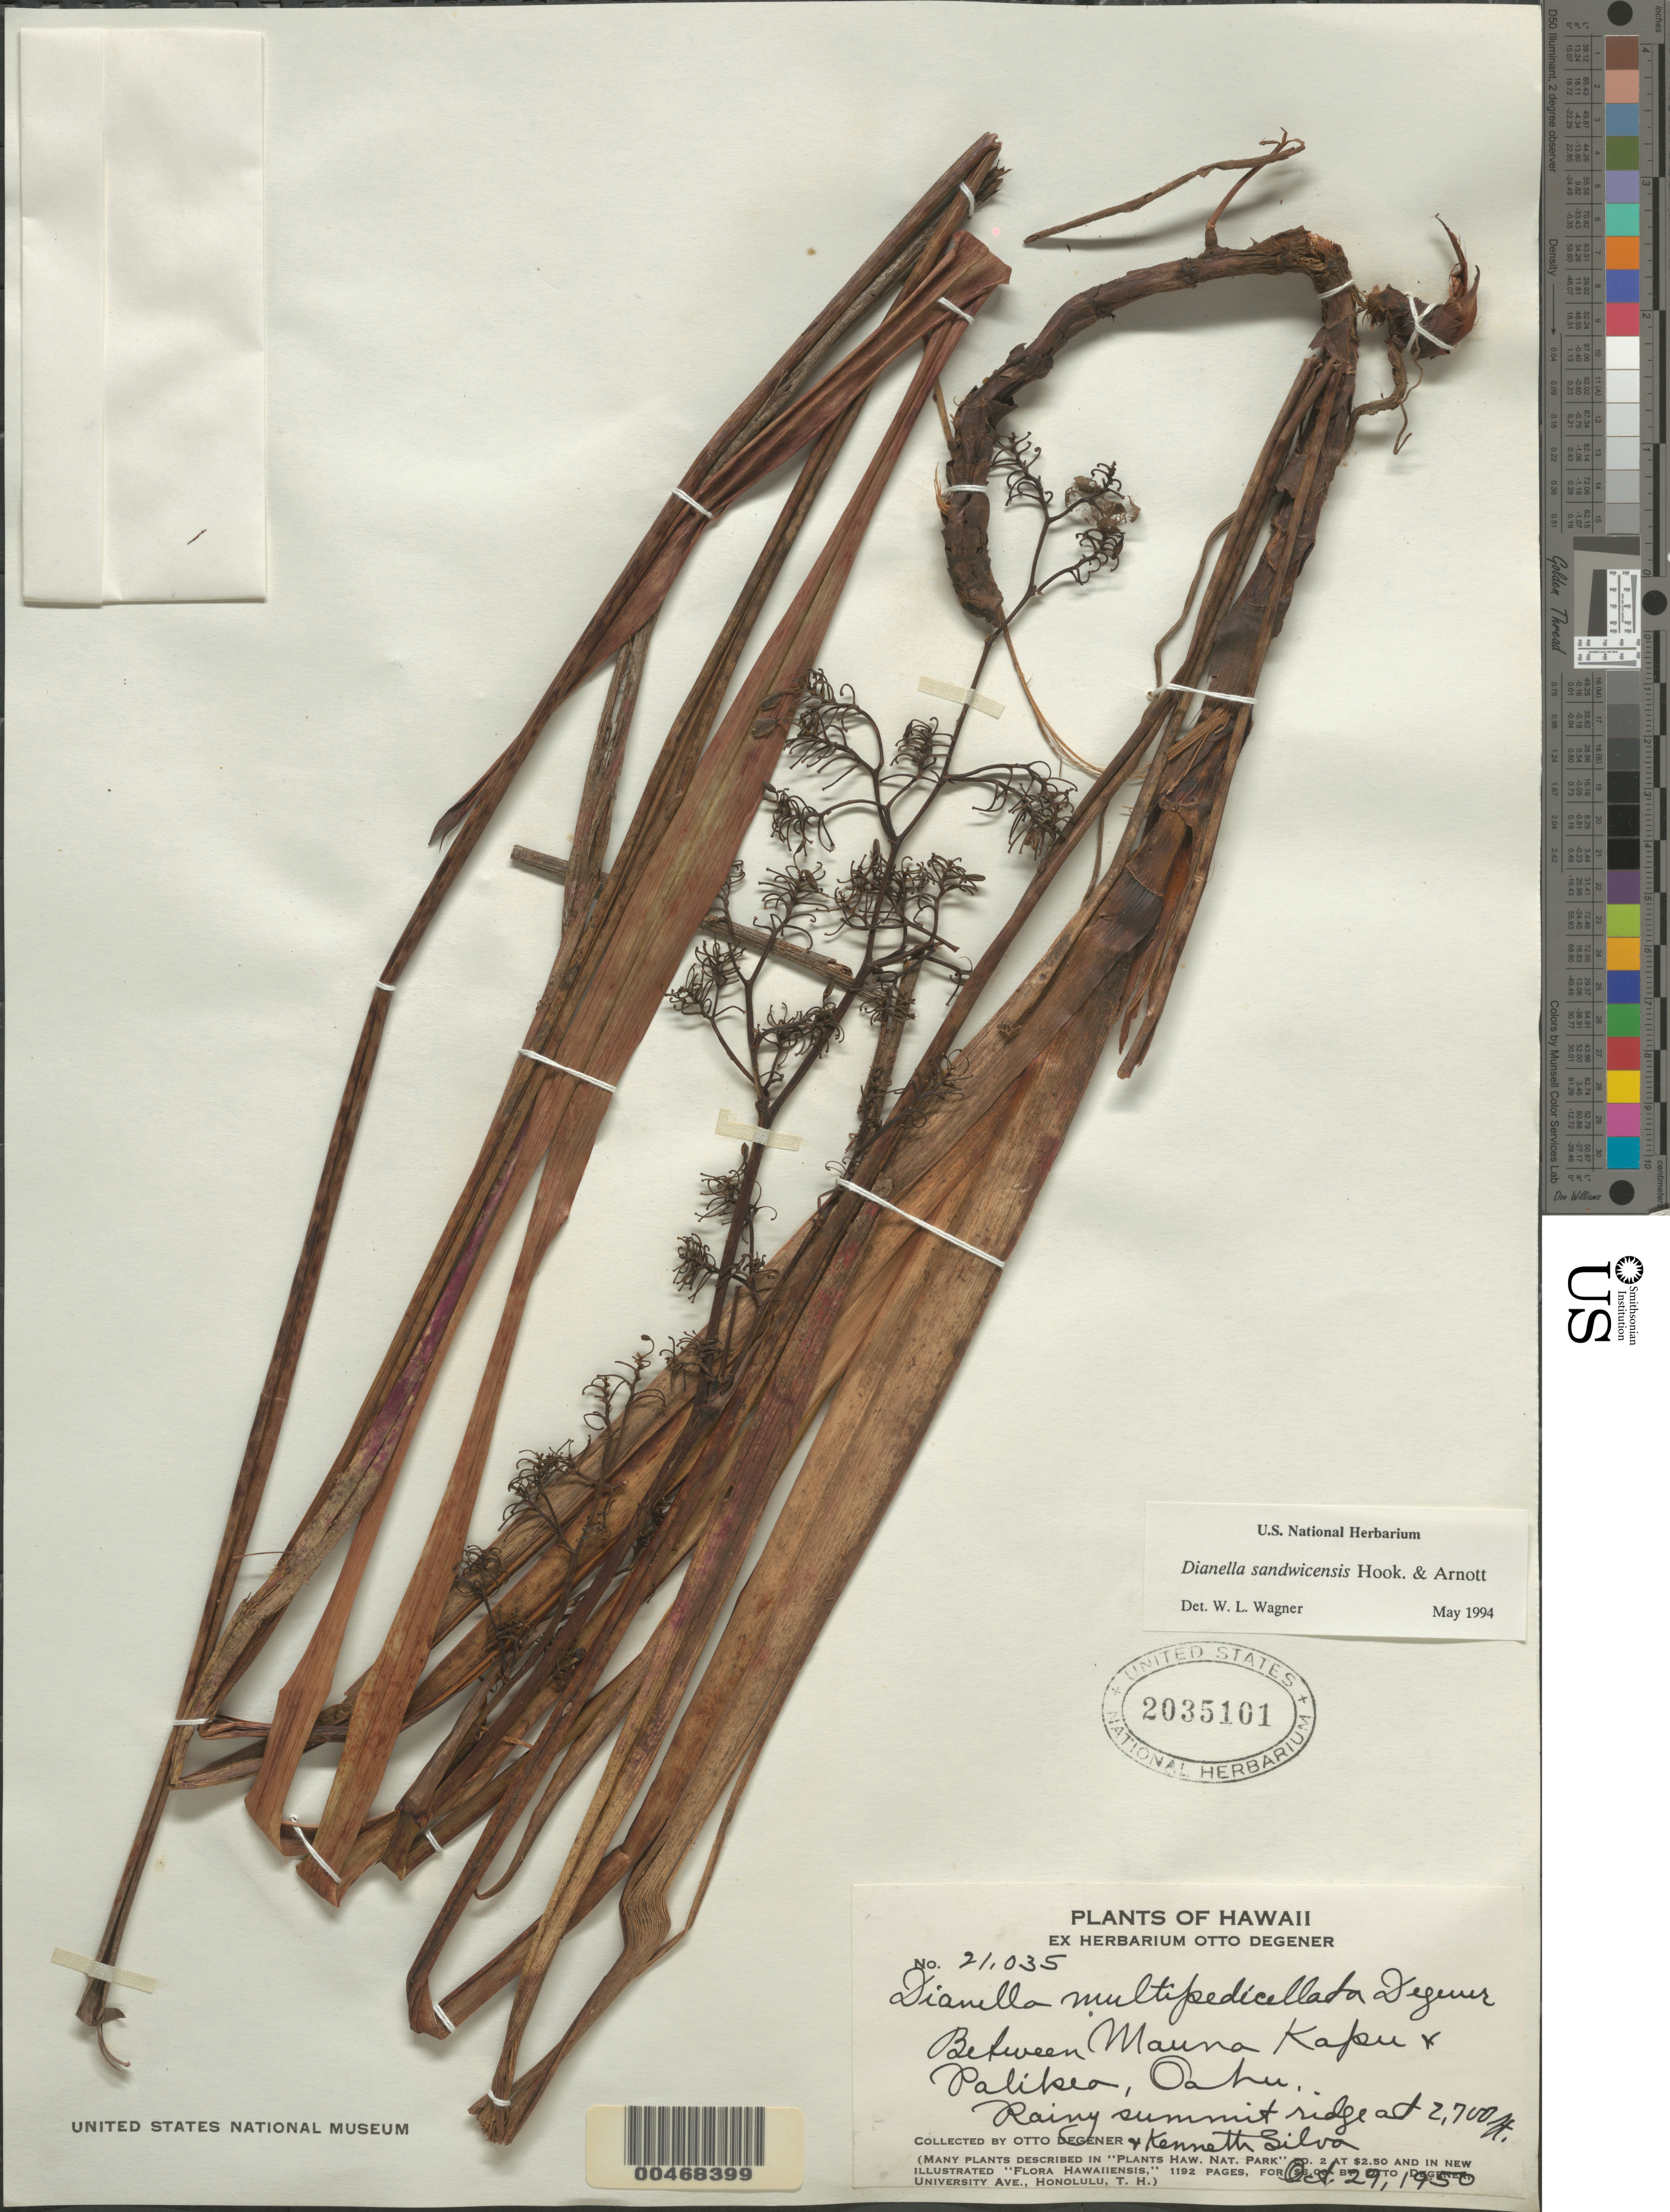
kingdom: Plantae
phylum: Tracheophyta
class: Liliopsida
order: Asparagales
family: Asphodelaceae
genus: Dianella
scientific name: Dianella sandwicensis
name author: Hook. & Arn.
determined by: Wagner, W. L., (BOT), Smithsonian Institution - National Museum of Natural History (UNITED STATES)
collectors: O. Degener & K. Silva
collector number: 21035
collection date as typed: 29 Oct 1950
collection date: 1950-10-29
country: United States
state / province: Hawaii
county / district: Honolulu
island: Oahu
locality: Between Mauna Kapu and Palikea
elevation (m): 823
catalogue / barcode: US 2035101